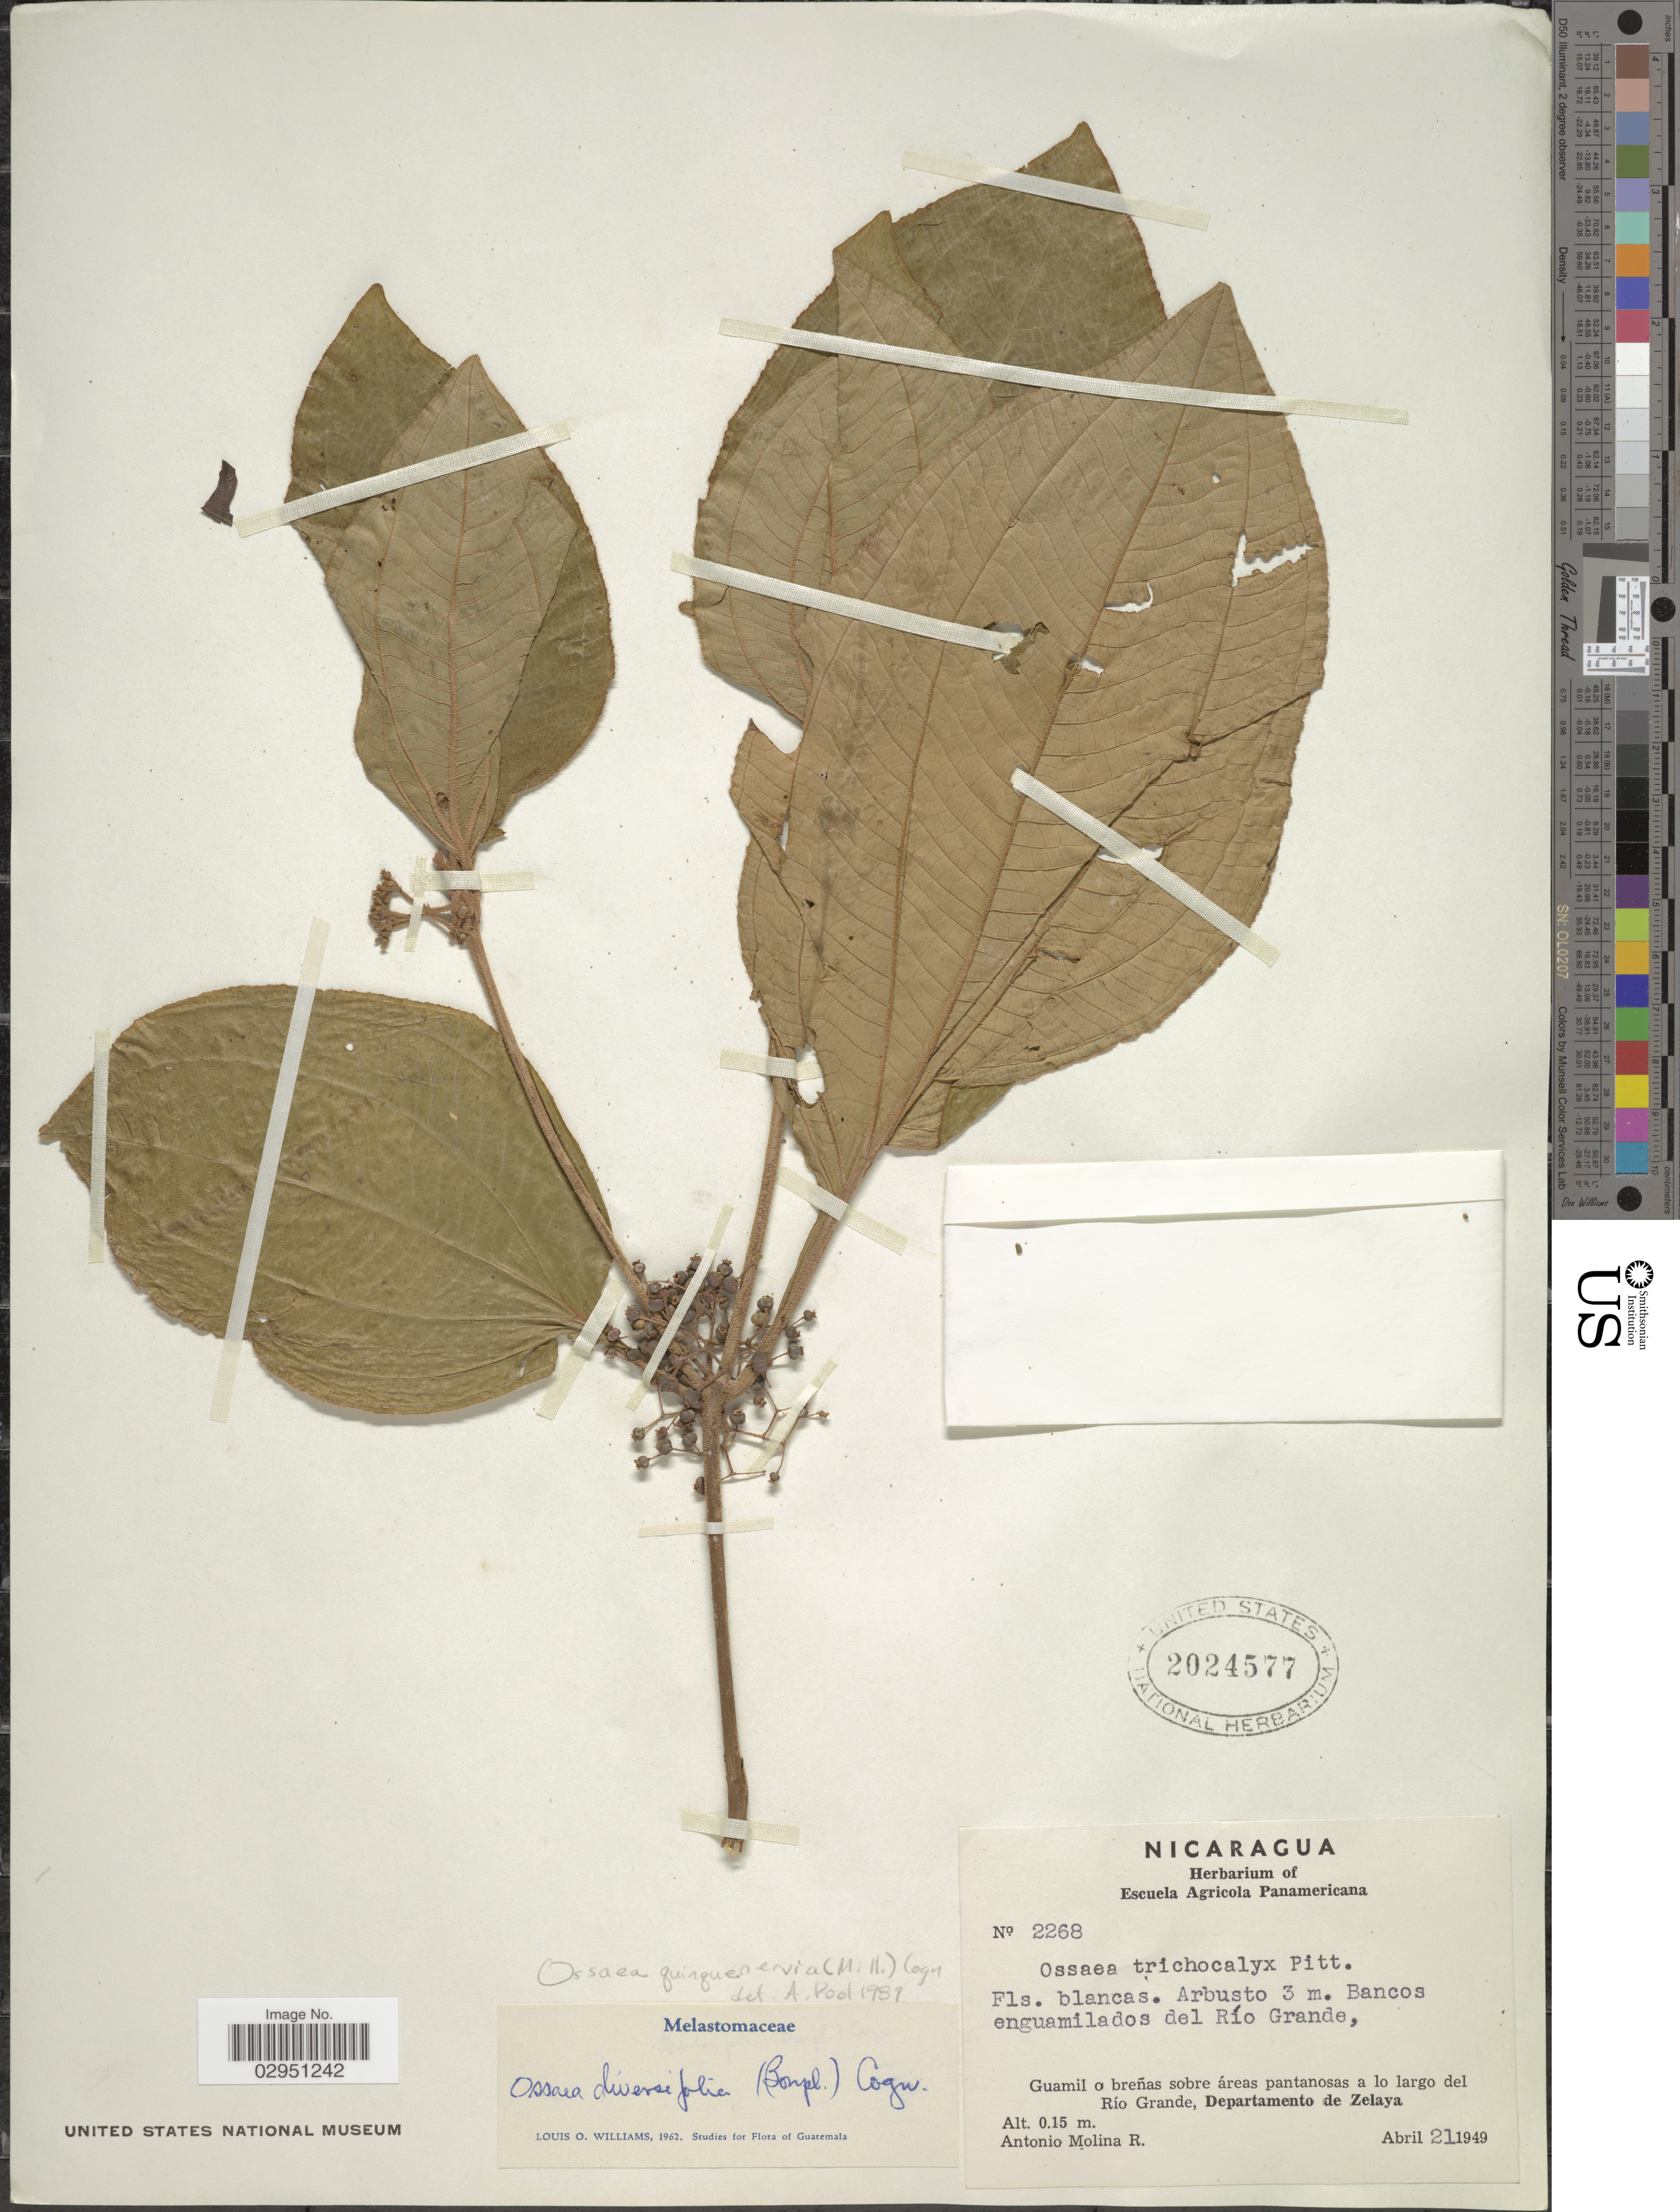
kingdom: Plantae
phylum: Tracheophyta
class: Magnoliopsida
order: Myrtales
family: Melastomataceae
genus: Ossaea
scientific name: Ossaea diversifolia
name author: Cogn.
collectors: A. Molina R.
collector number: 2268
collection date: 1949-04-21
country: Nicaragua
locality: Bancos enguamilados del Río Grande, Guamil o breñas sobre áreas pantanosas a lo largo del Río Grande, Departamento de Zelaya.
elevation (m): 0.15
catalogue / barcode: US 2024577